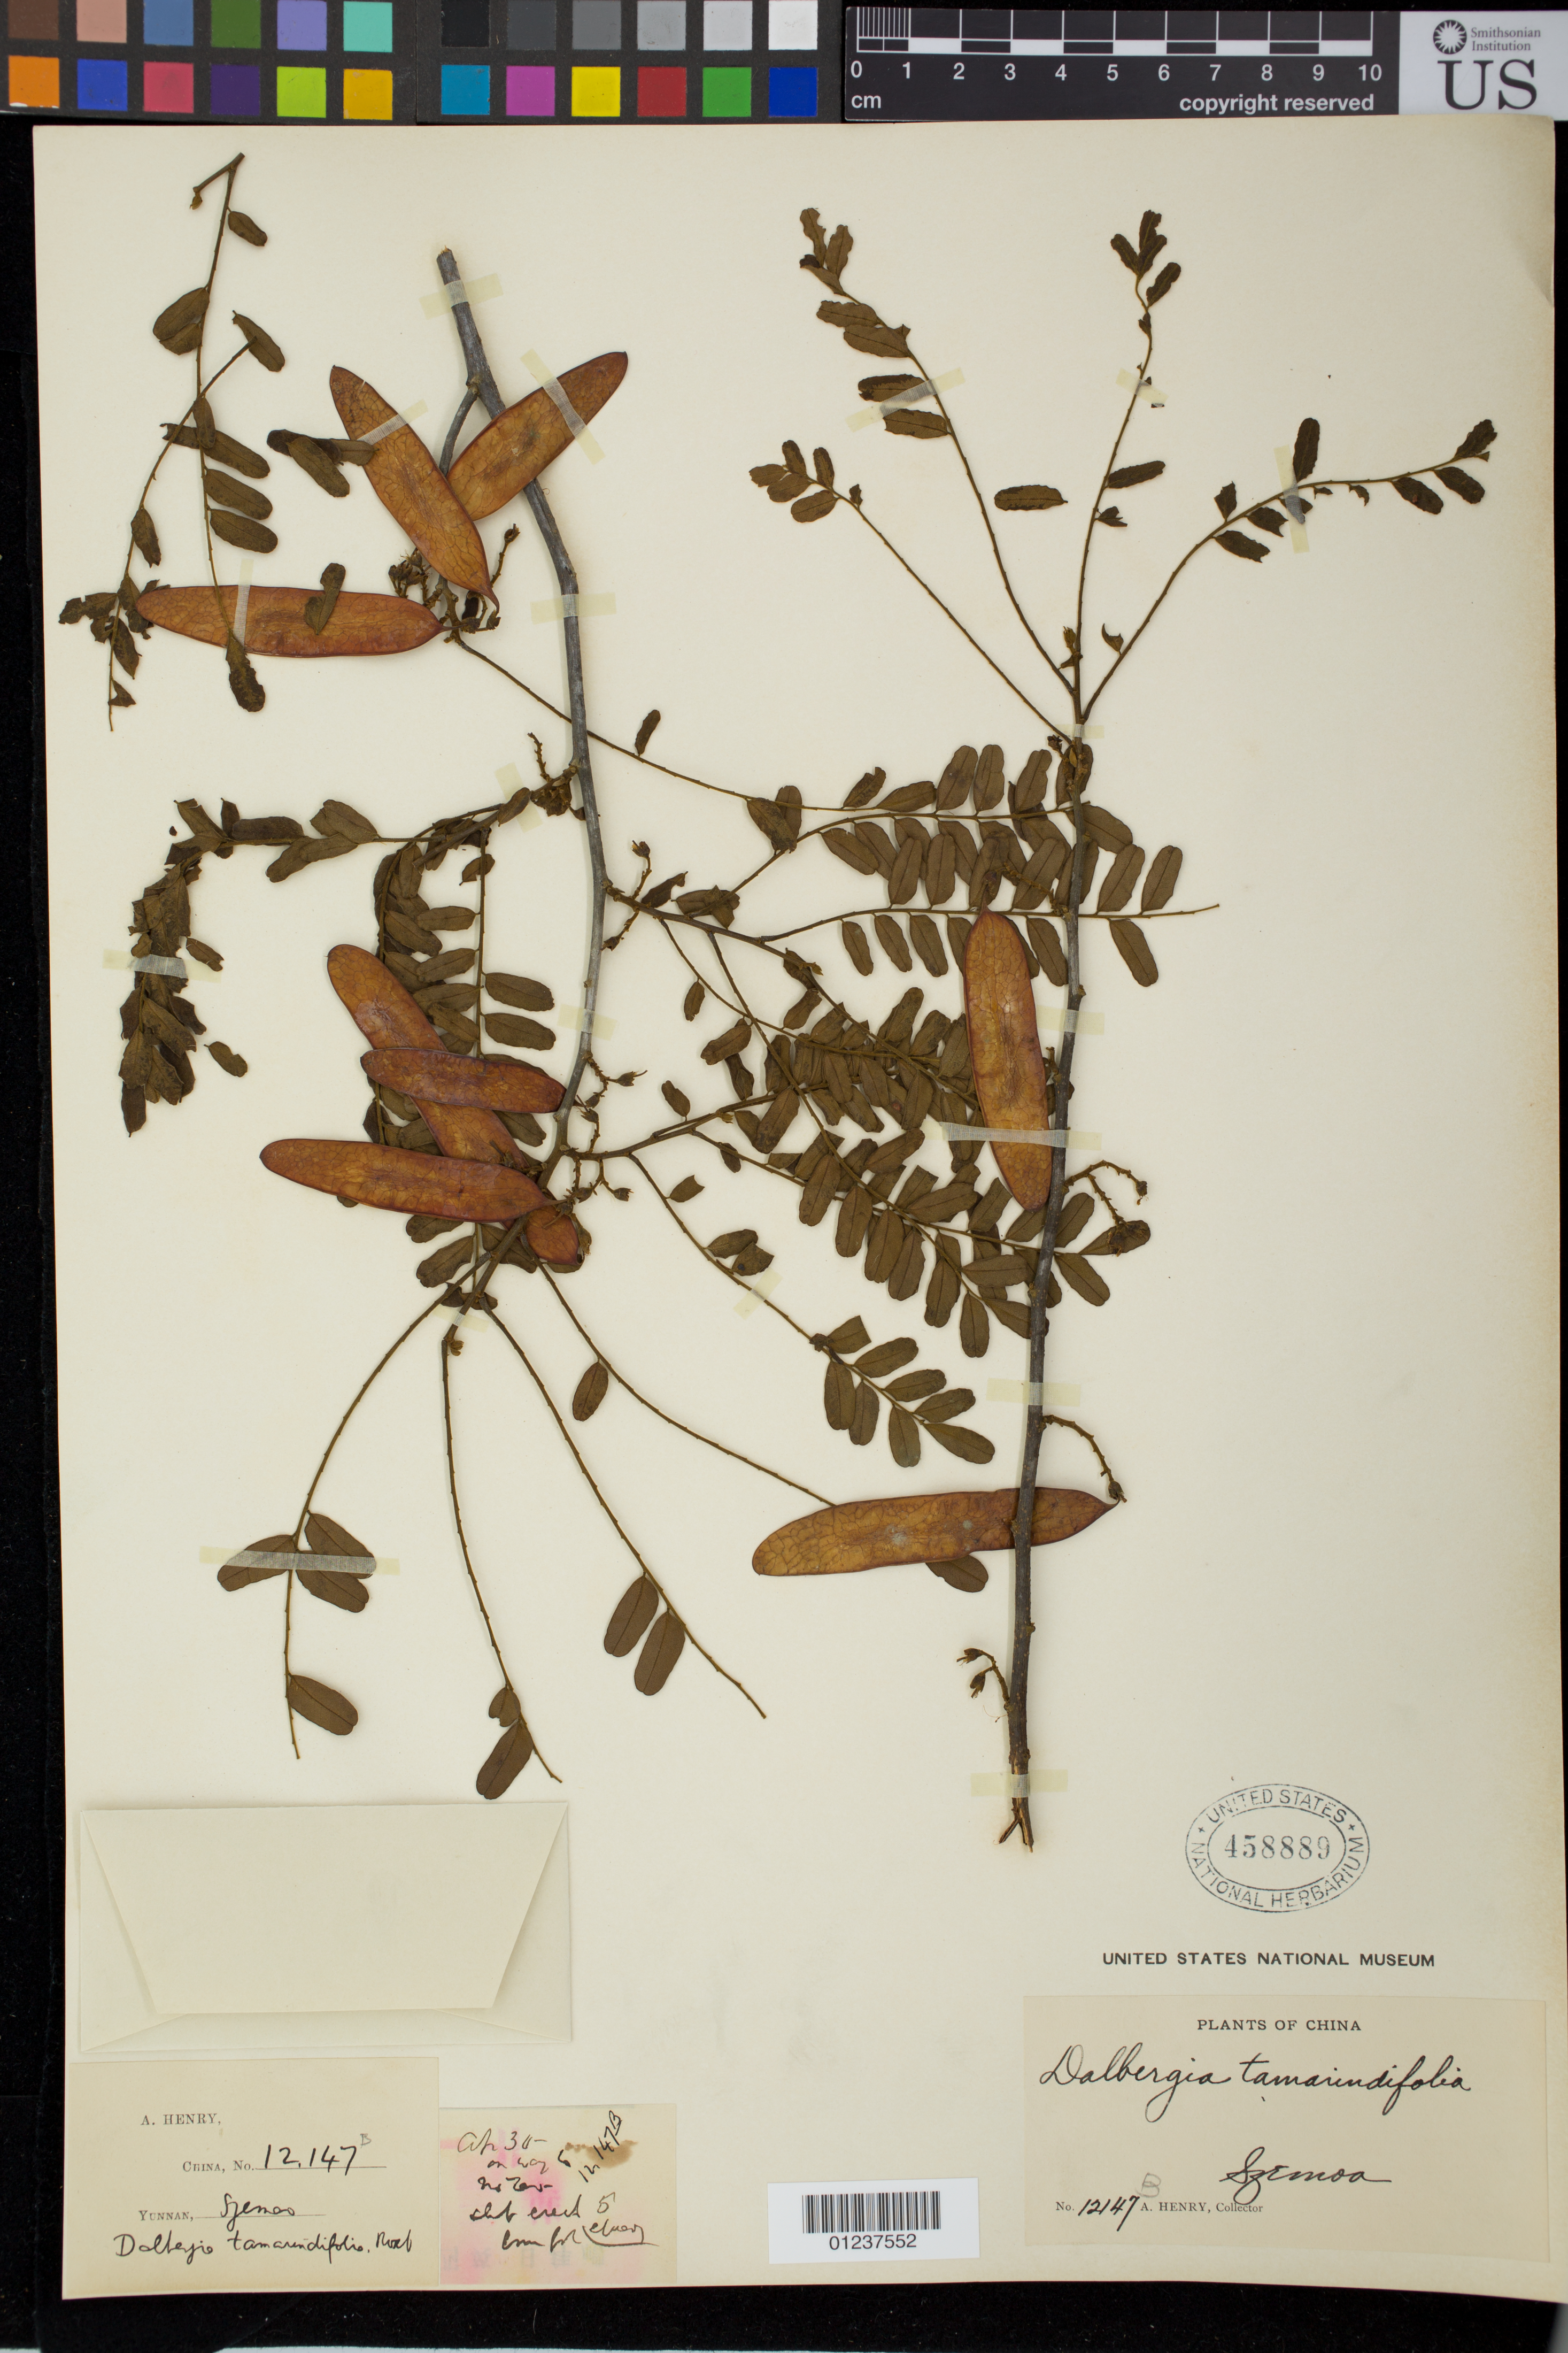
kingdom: Plantae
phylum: Tracheophyta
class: Magnoliopsida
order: Fabales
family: Fabaceae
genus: Dalbergia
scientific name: Dalbergia pinnata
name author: (Lour.) Prain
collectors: A. Henry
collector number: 12147 B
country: China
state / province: Yunnan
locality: Szemao. ON way to no Tau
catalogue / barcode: US 458889